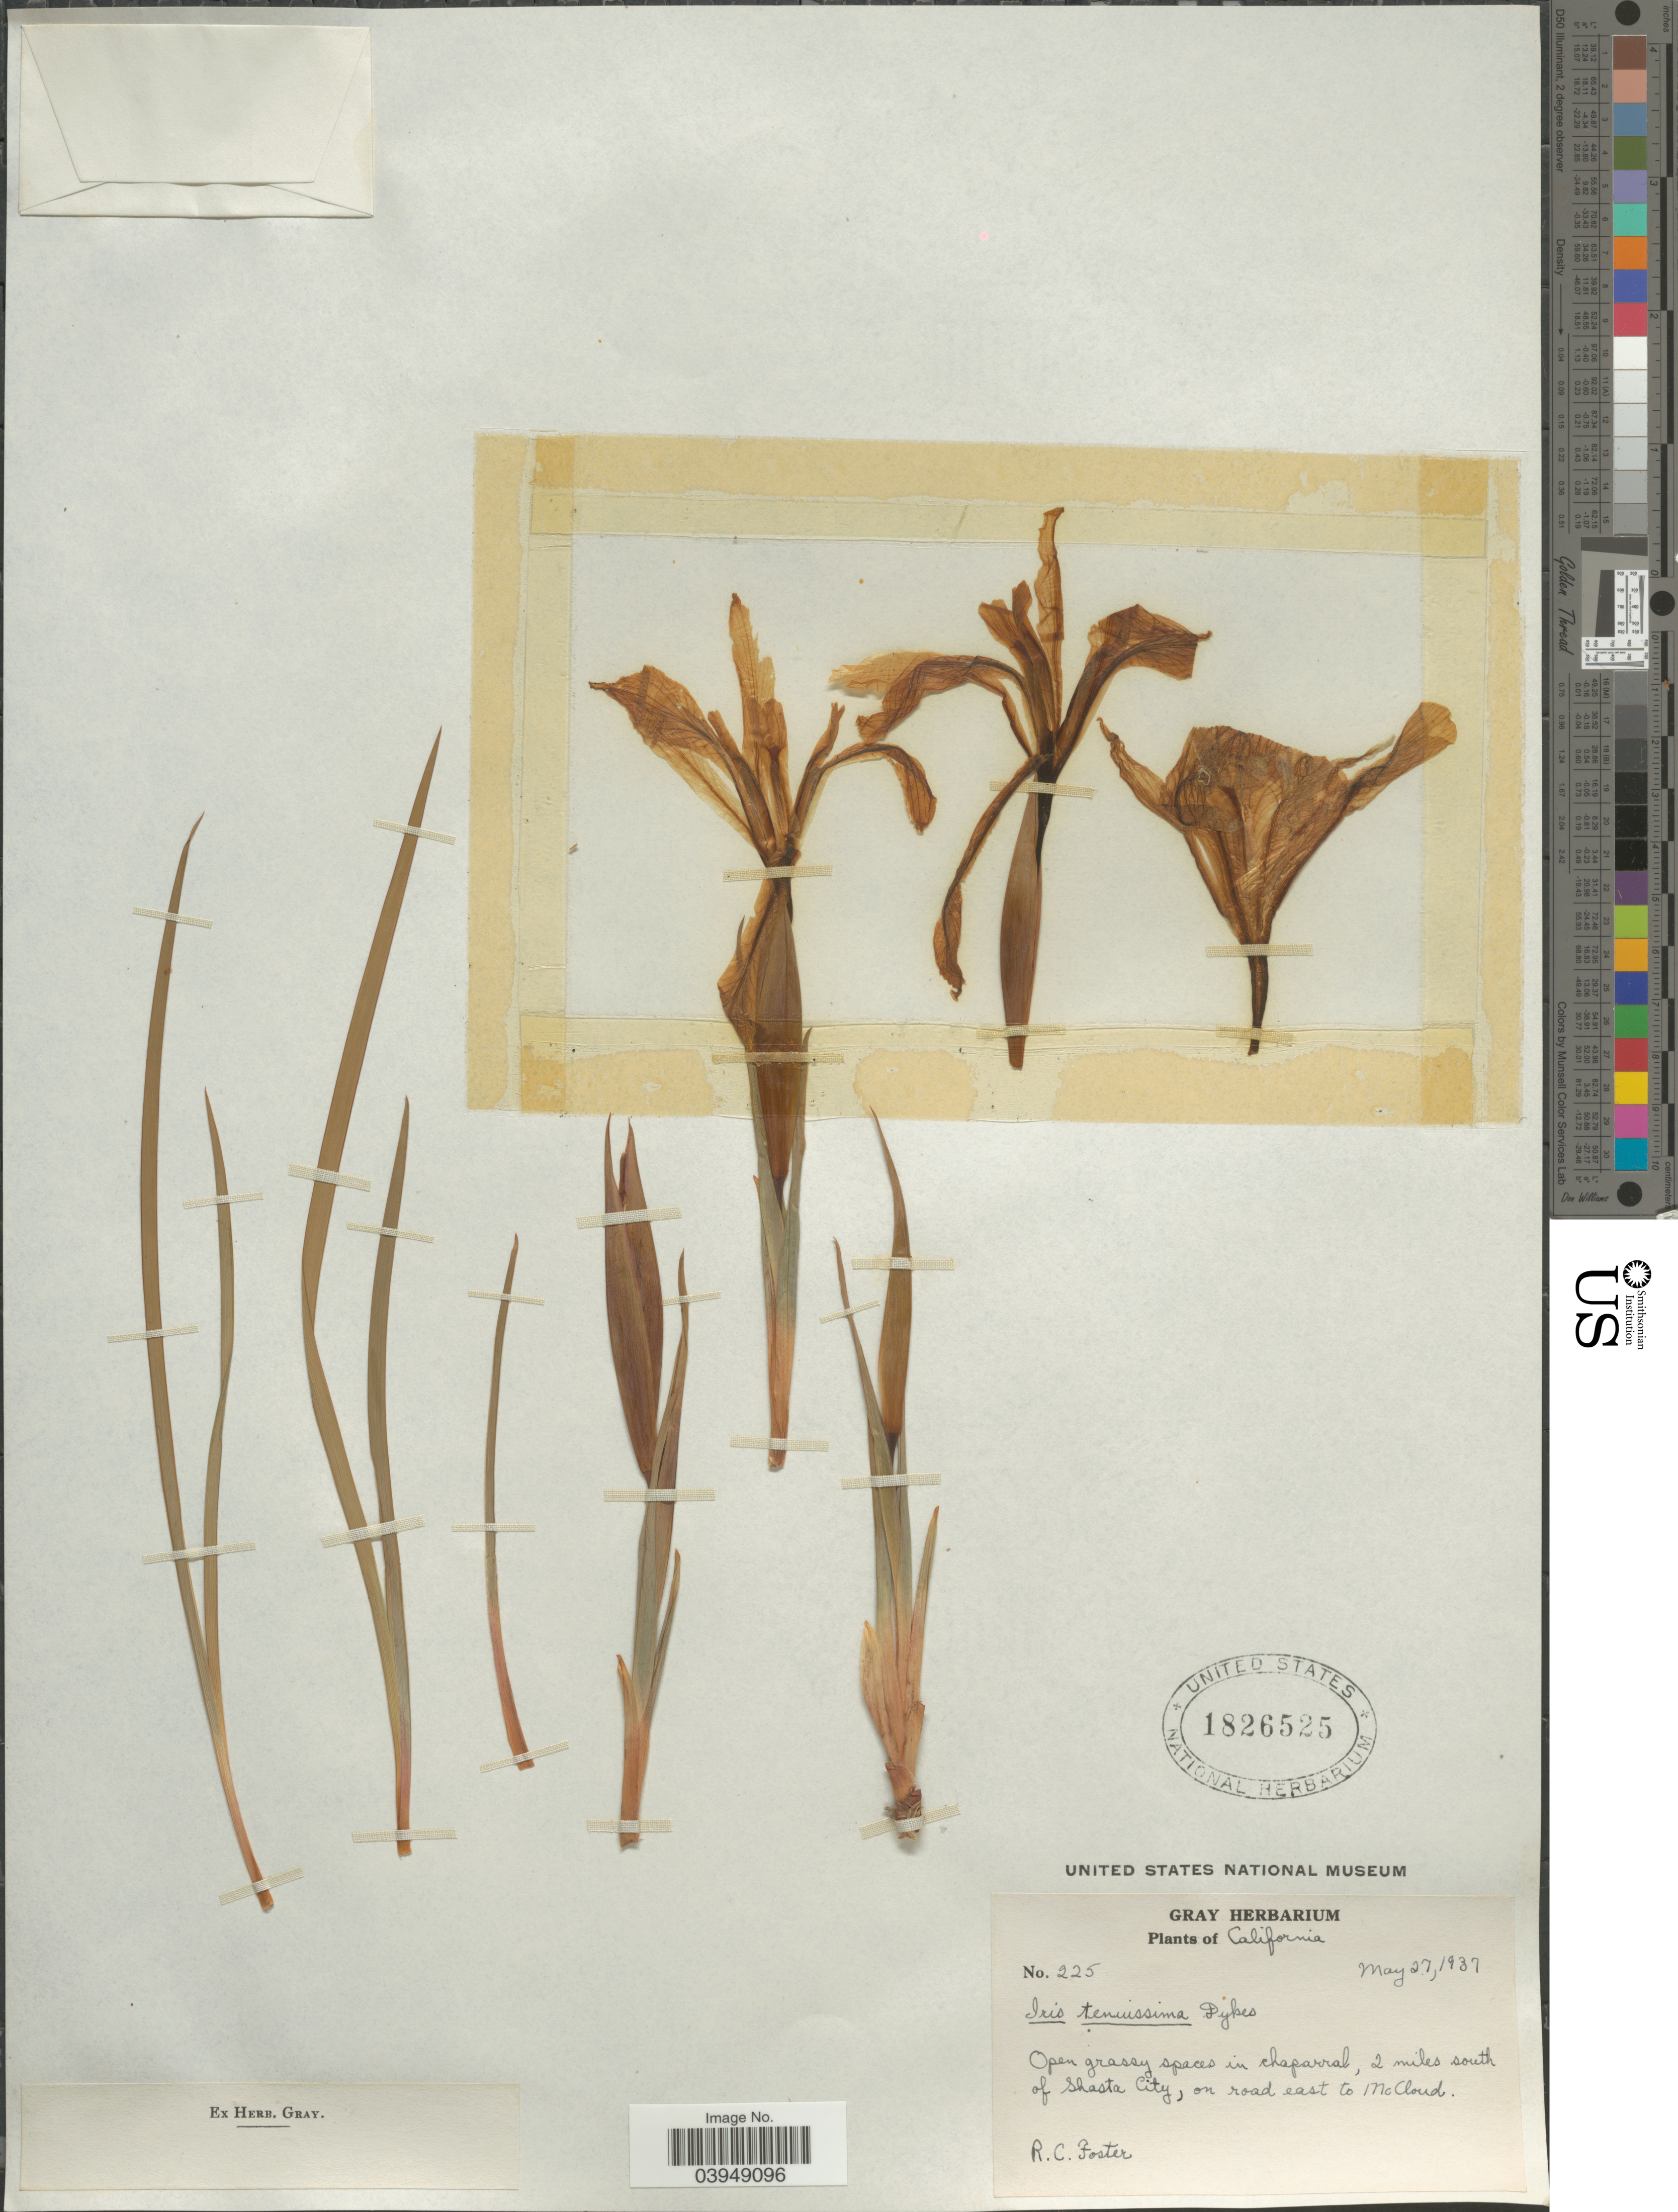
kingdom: Plantae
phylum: Tracheophyta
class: Liliopsida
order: Asparagales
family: Iridaceae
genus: Iris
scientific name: Iris tenuissima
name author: Dykes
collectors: R. C. Foster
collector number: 225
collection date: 1937-05-27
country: United States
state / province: California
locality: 2 miles south of Shasta City, on road east to McCloud.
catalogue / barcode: US 1826525